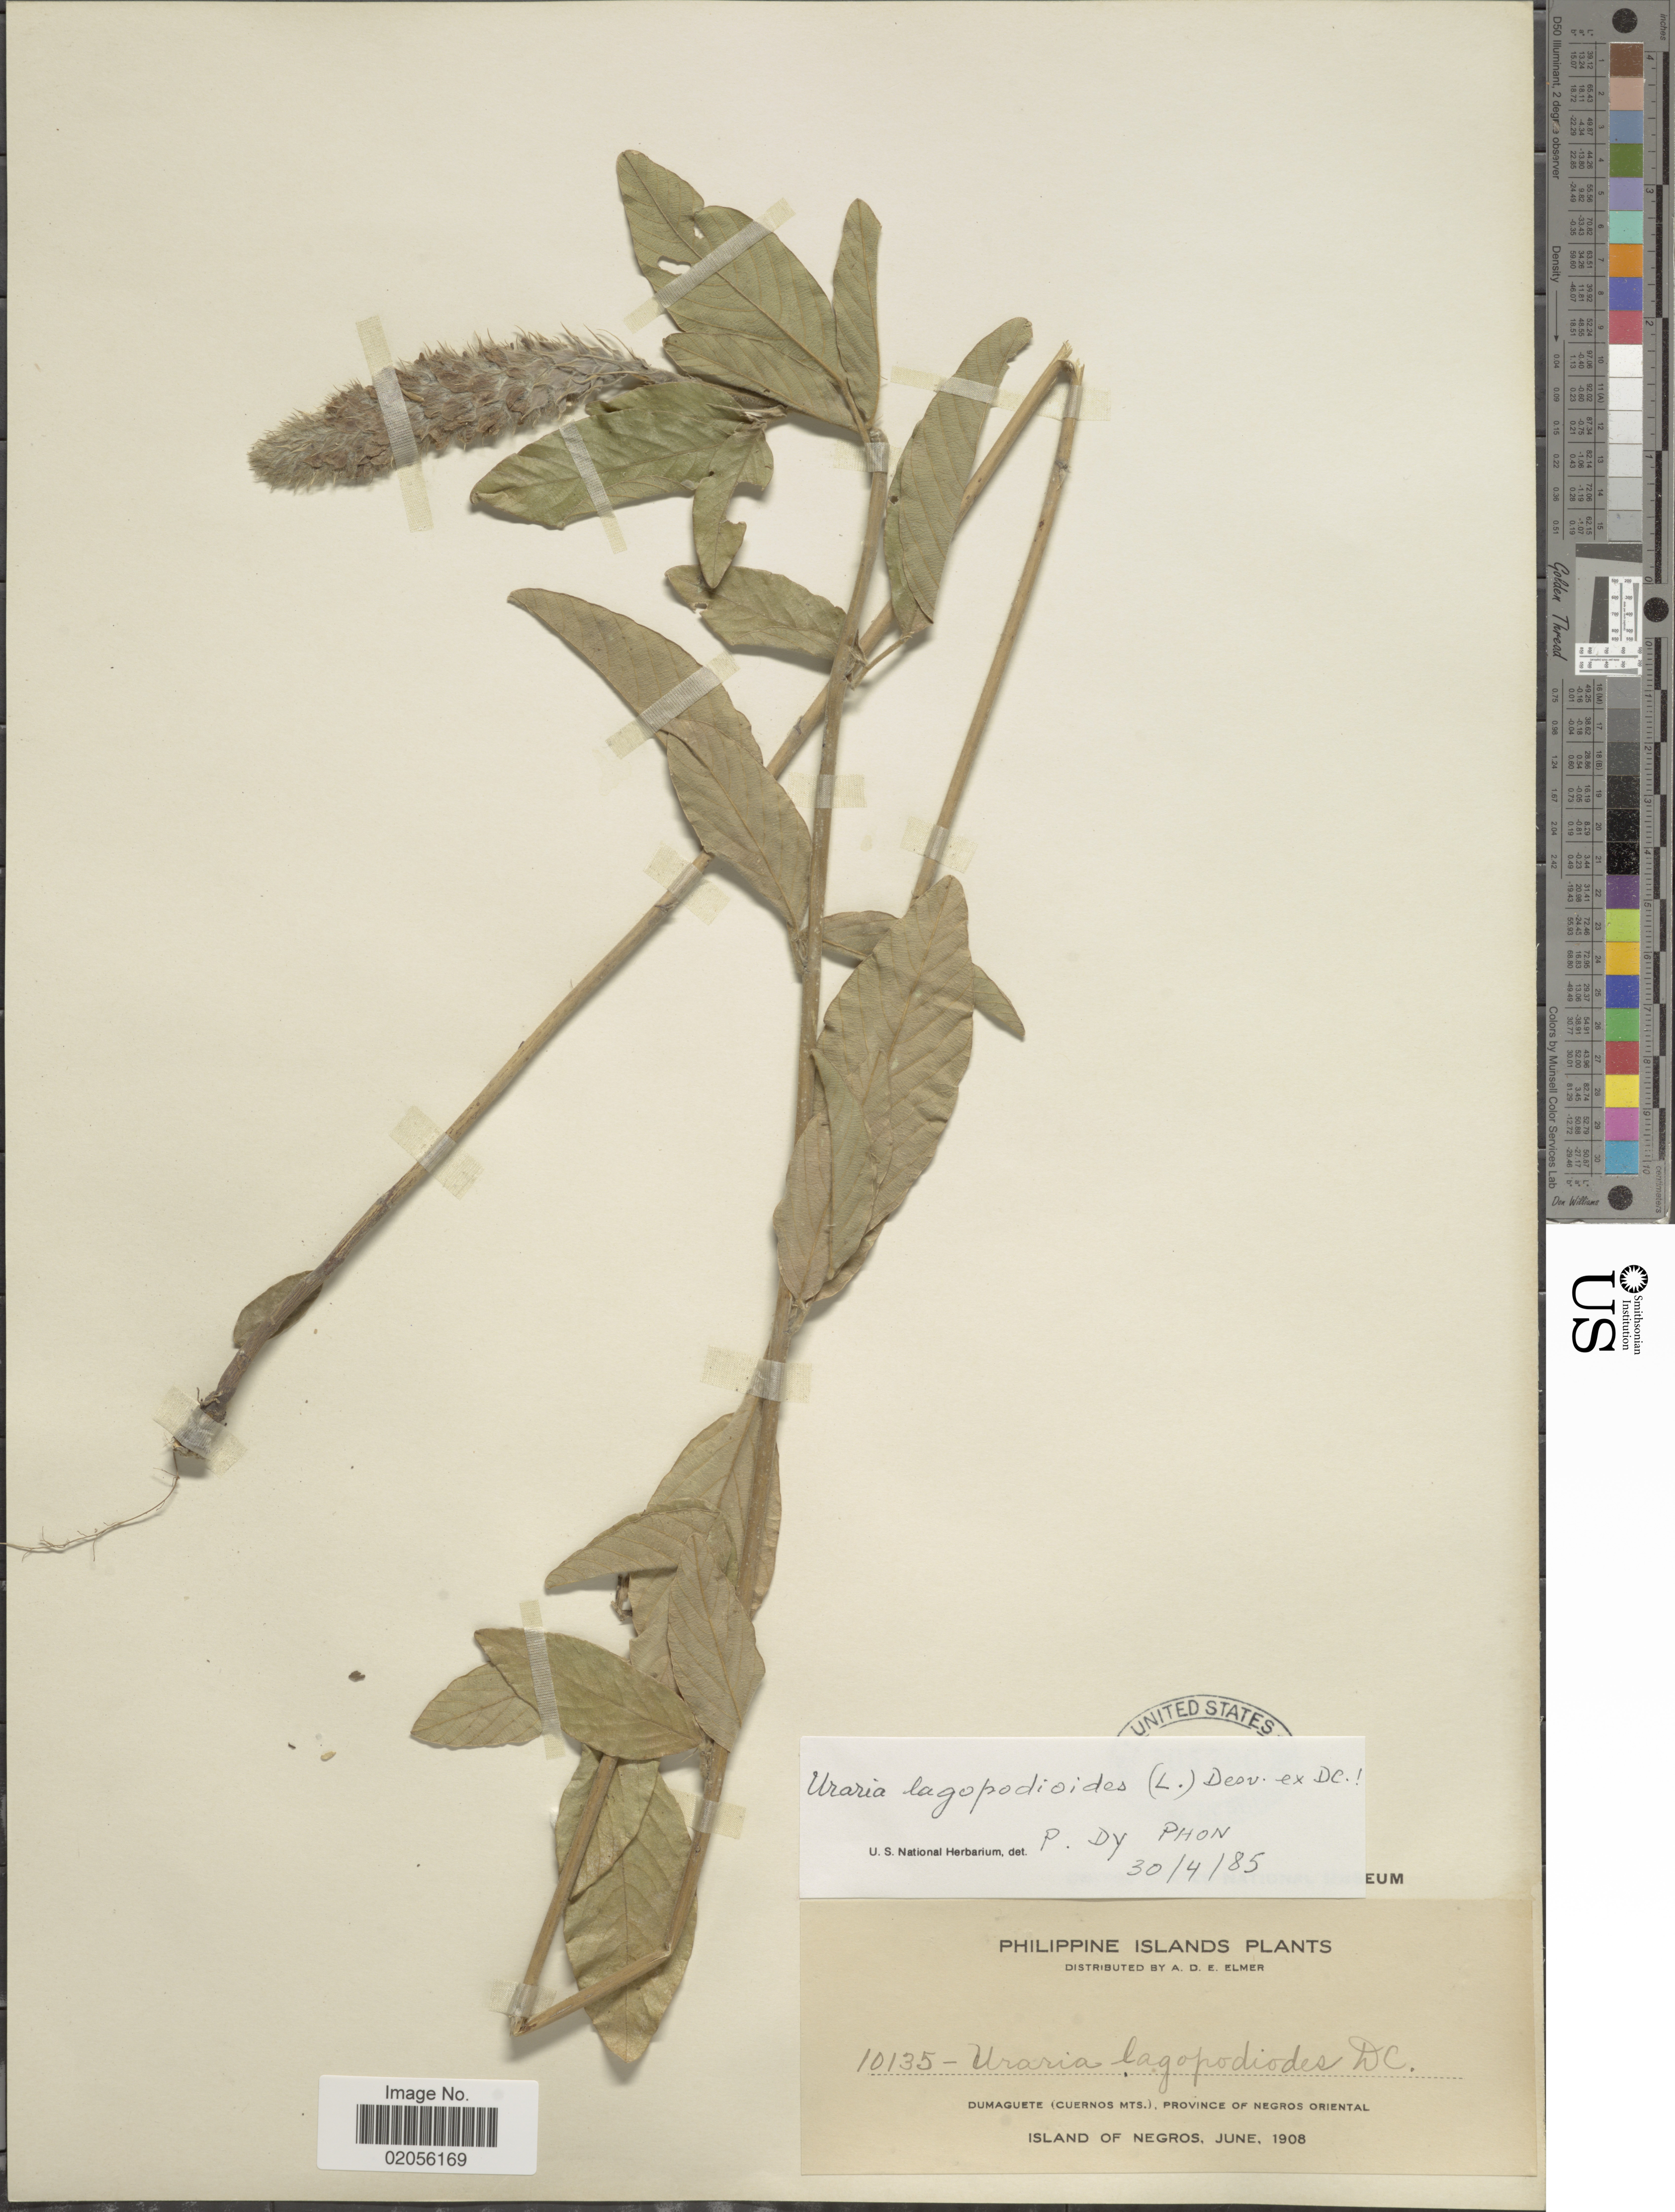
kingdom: Plantae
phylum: Tracheophyta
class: Magnoliopsida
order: Fabales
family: Fabaceae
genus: Uraria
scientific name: Uraria lagopodioides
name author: (L.) Desv. ex DC.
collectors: A. D. E. Elmer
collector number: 10135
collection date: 1908-06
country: Philippines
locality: Dumaguete (Cuernos Mts.), Province of Negros Oriental. Island of Negros